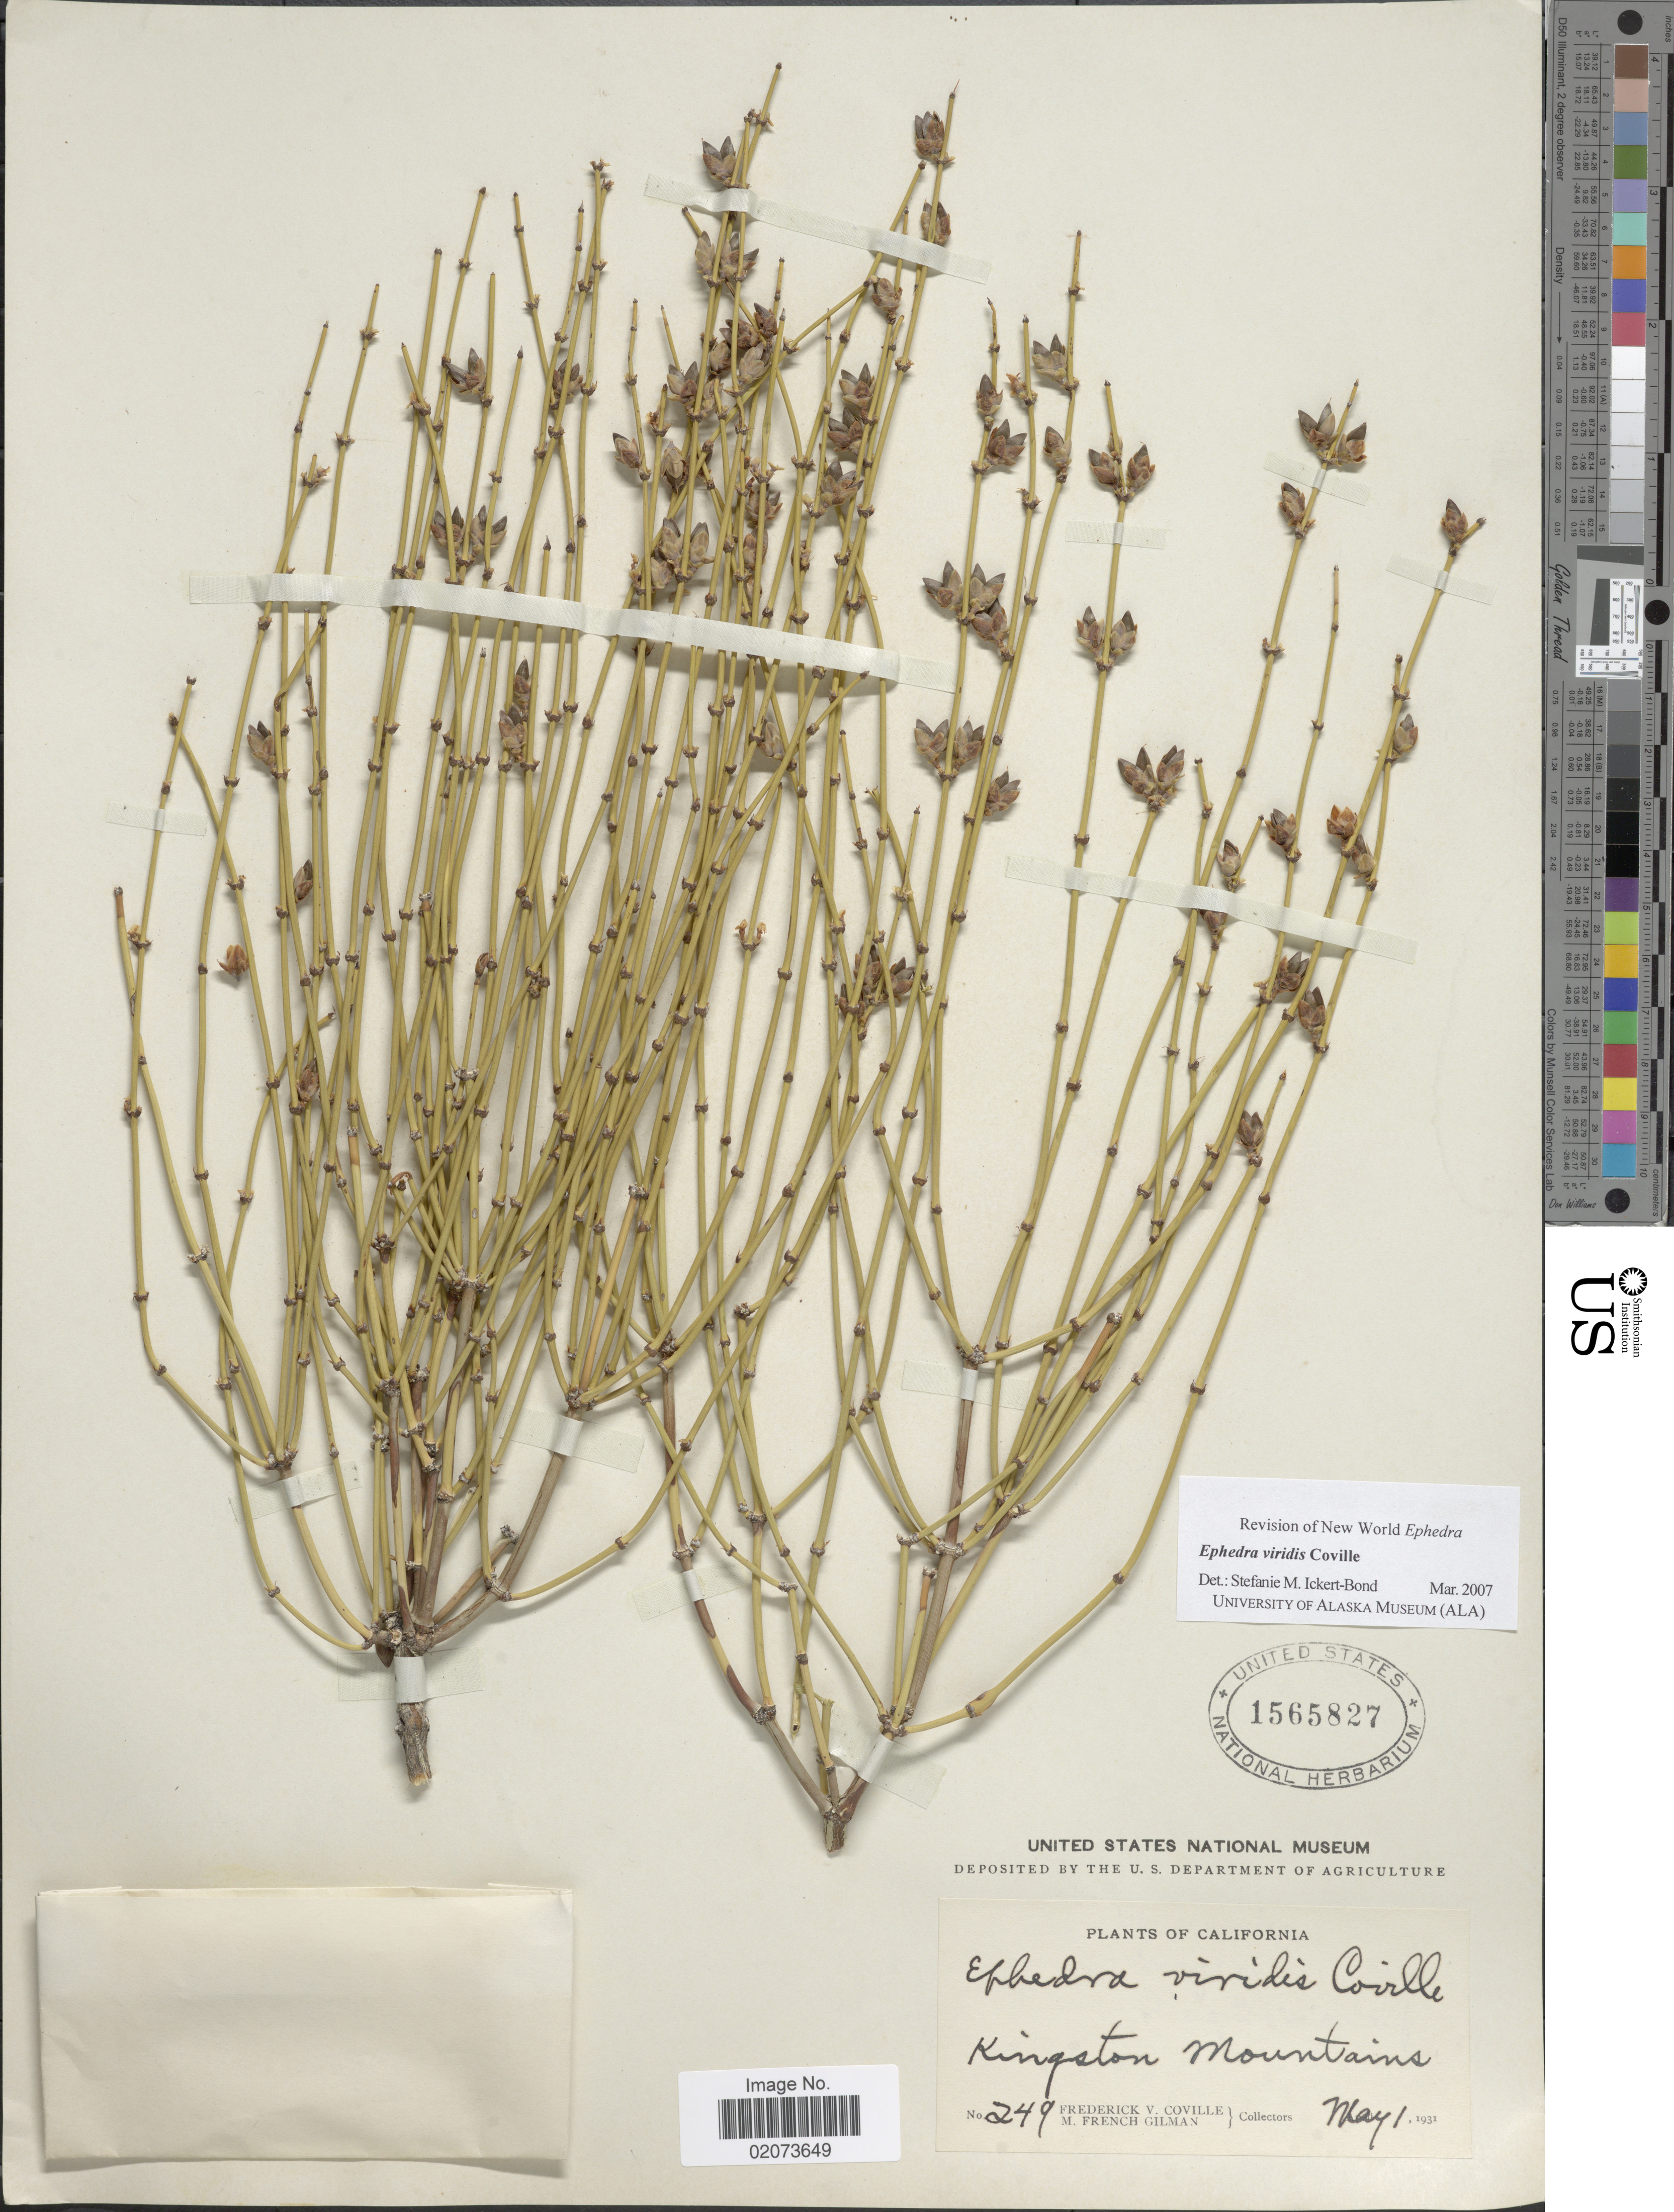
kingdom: Plantae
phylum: Tracheophyta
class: Gnetopsida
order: Ephedrales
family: Ephedraceae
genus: Ephedra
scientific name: Ephedra viridis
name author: Coville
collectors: F. V. Coville & M. F. Gilman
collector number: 249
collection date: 1931-05-01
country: United States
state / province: California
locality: Kingston Mountains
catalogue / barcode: US 1565827